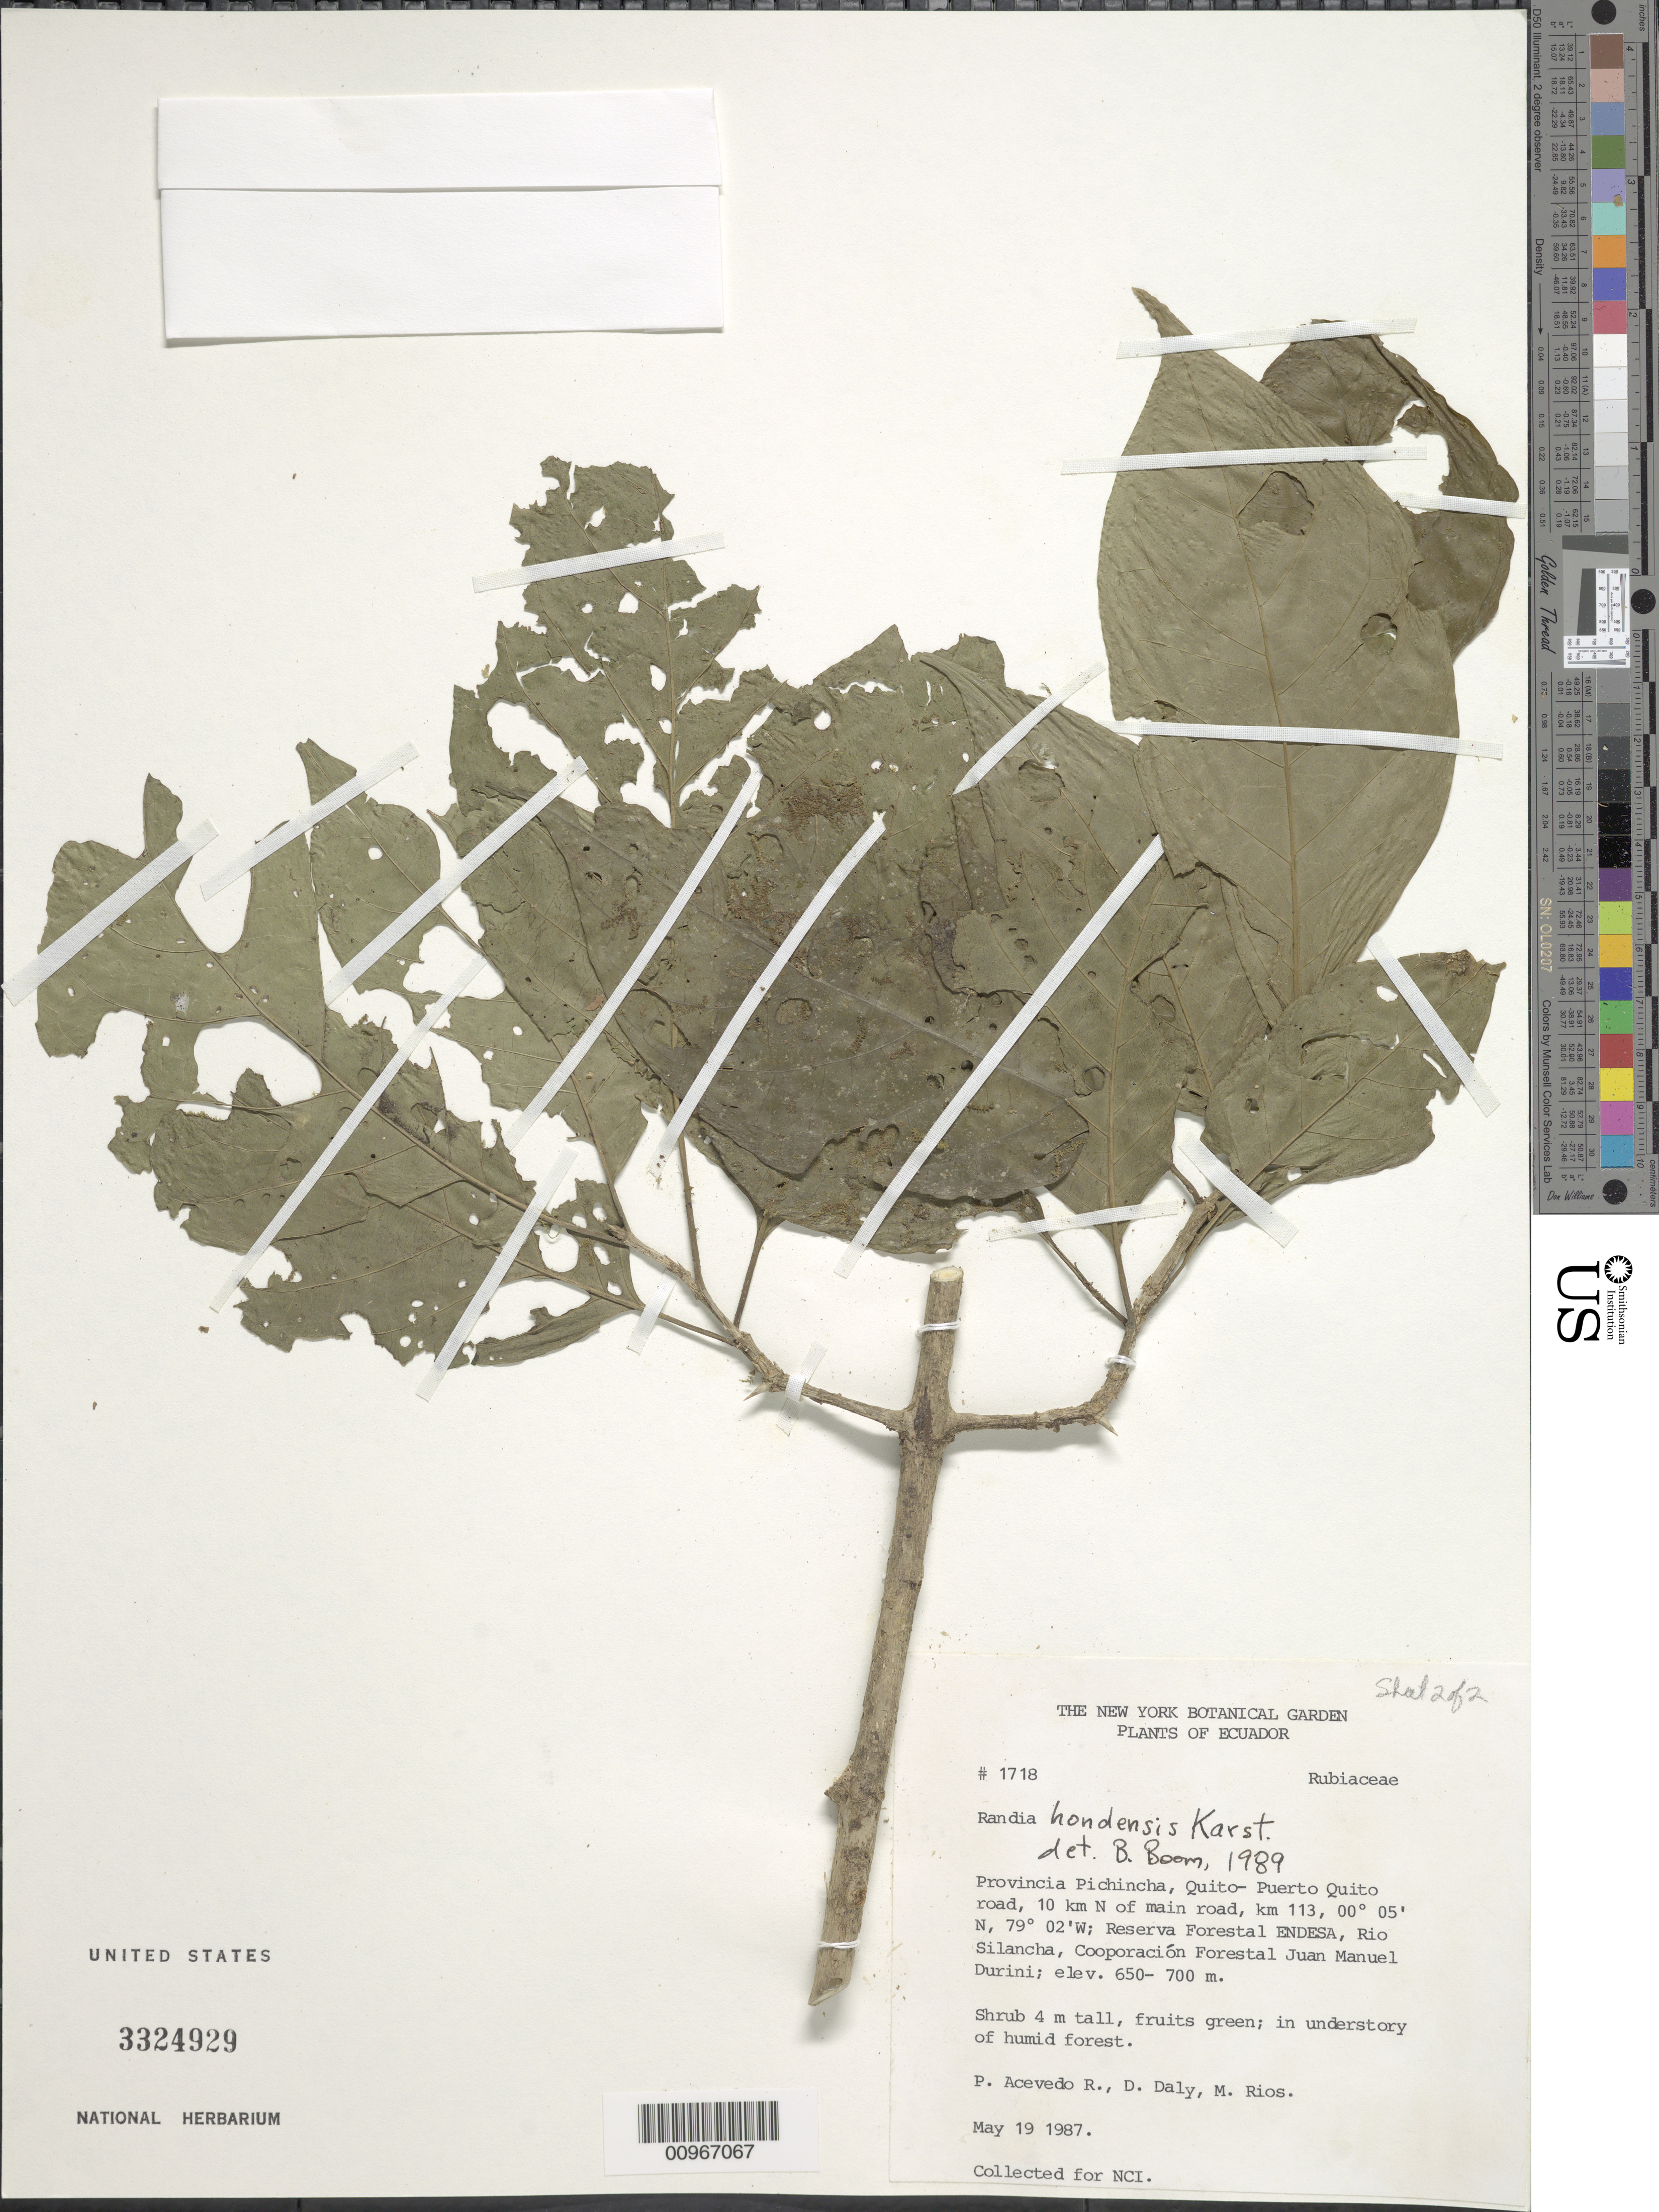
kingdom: Plantae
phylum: Tracheophyta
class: Magnoliopsida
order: Gentianales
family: Rubiaceae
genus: Randia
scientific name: Randia hondensis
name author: H. Karst.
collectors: P. Acevedo-Rodr., D. C. Daly & M. Rios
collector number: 1718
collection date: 1987-05-19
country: Ecuador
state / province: Pichincha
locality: Provincia Pichincha, Quito-Puerto Quito road, 10 km N of main road, km 113, Reserva Forestal ENDESA, Rio Silancha, Cooparacion Forestal Juan Manuel Durini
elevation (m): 650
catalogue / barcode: US 3324929